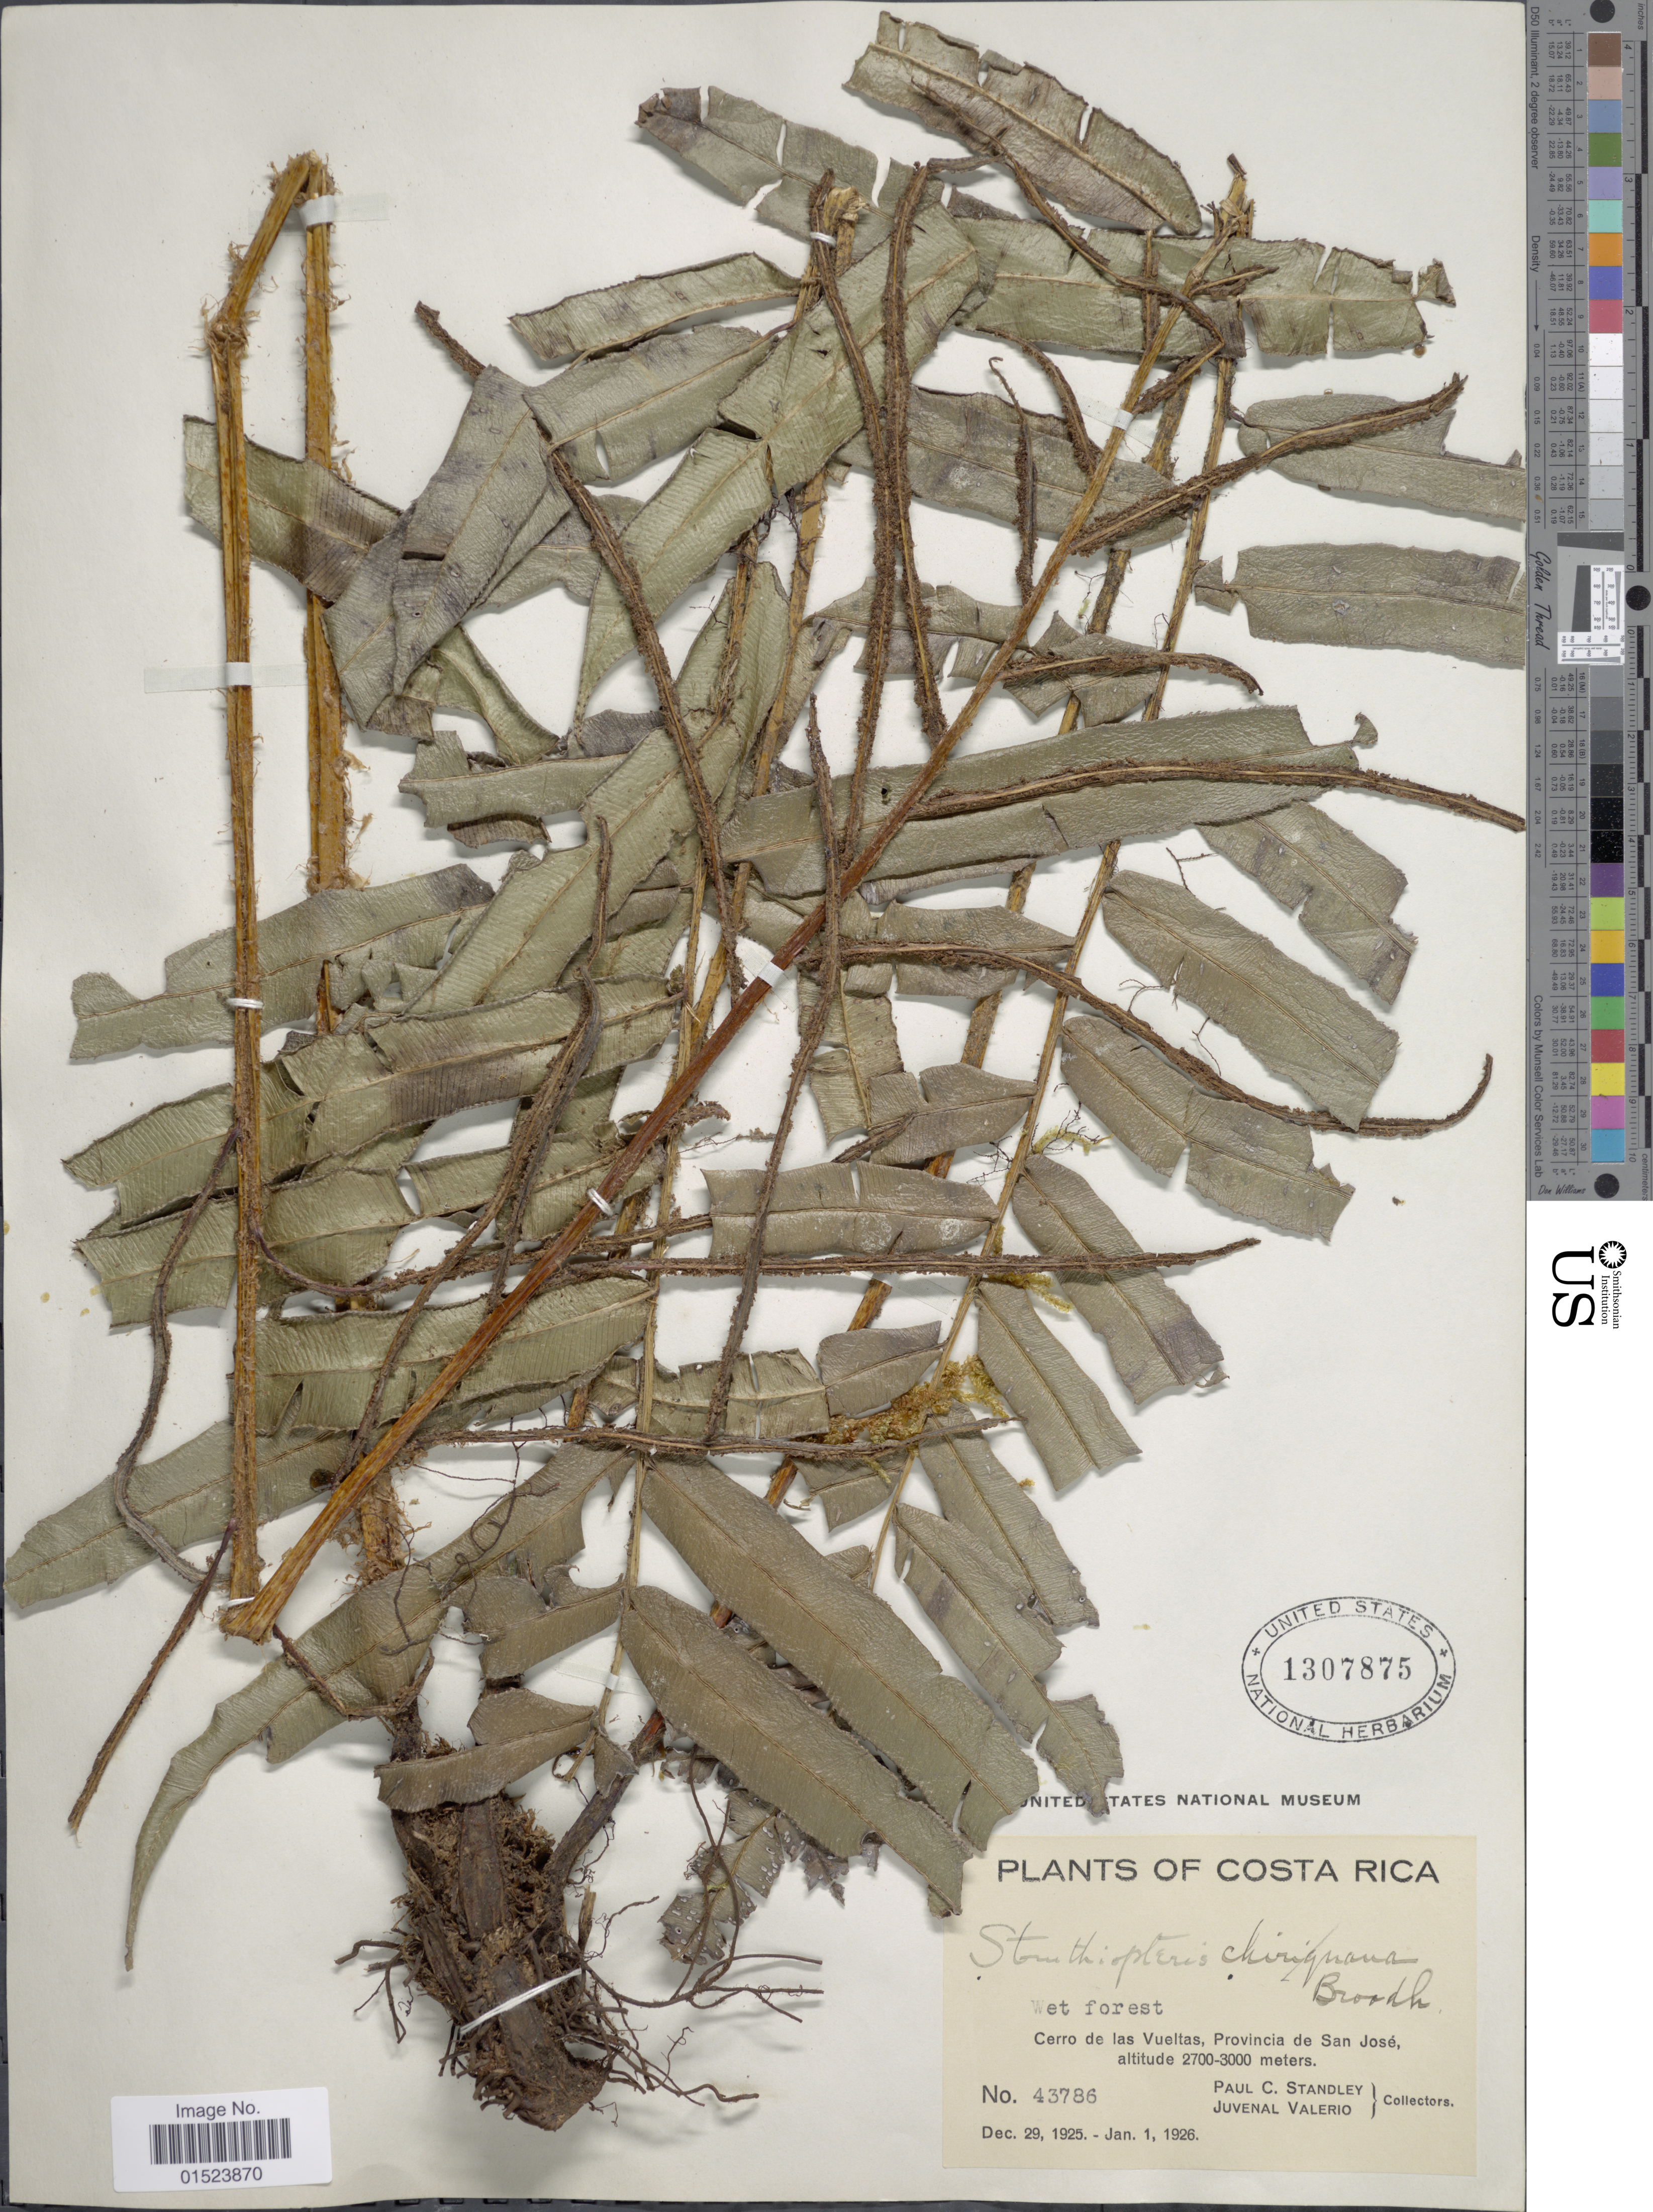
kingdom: Plantae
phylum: Tracheophyta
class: Polypodiopsida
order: Polypodiales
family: Blechnaceae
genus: Blechnum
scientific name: Blechnum falciforme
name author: (Liebm.) C. Chr.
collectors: P. C. Standley & J. Valerio R.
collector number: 43786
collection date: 1925-12-29/1926-01-01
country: Costa Rica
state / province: San José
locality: Cerro de las Vueltas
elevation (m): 2700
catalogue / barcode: US 1307875